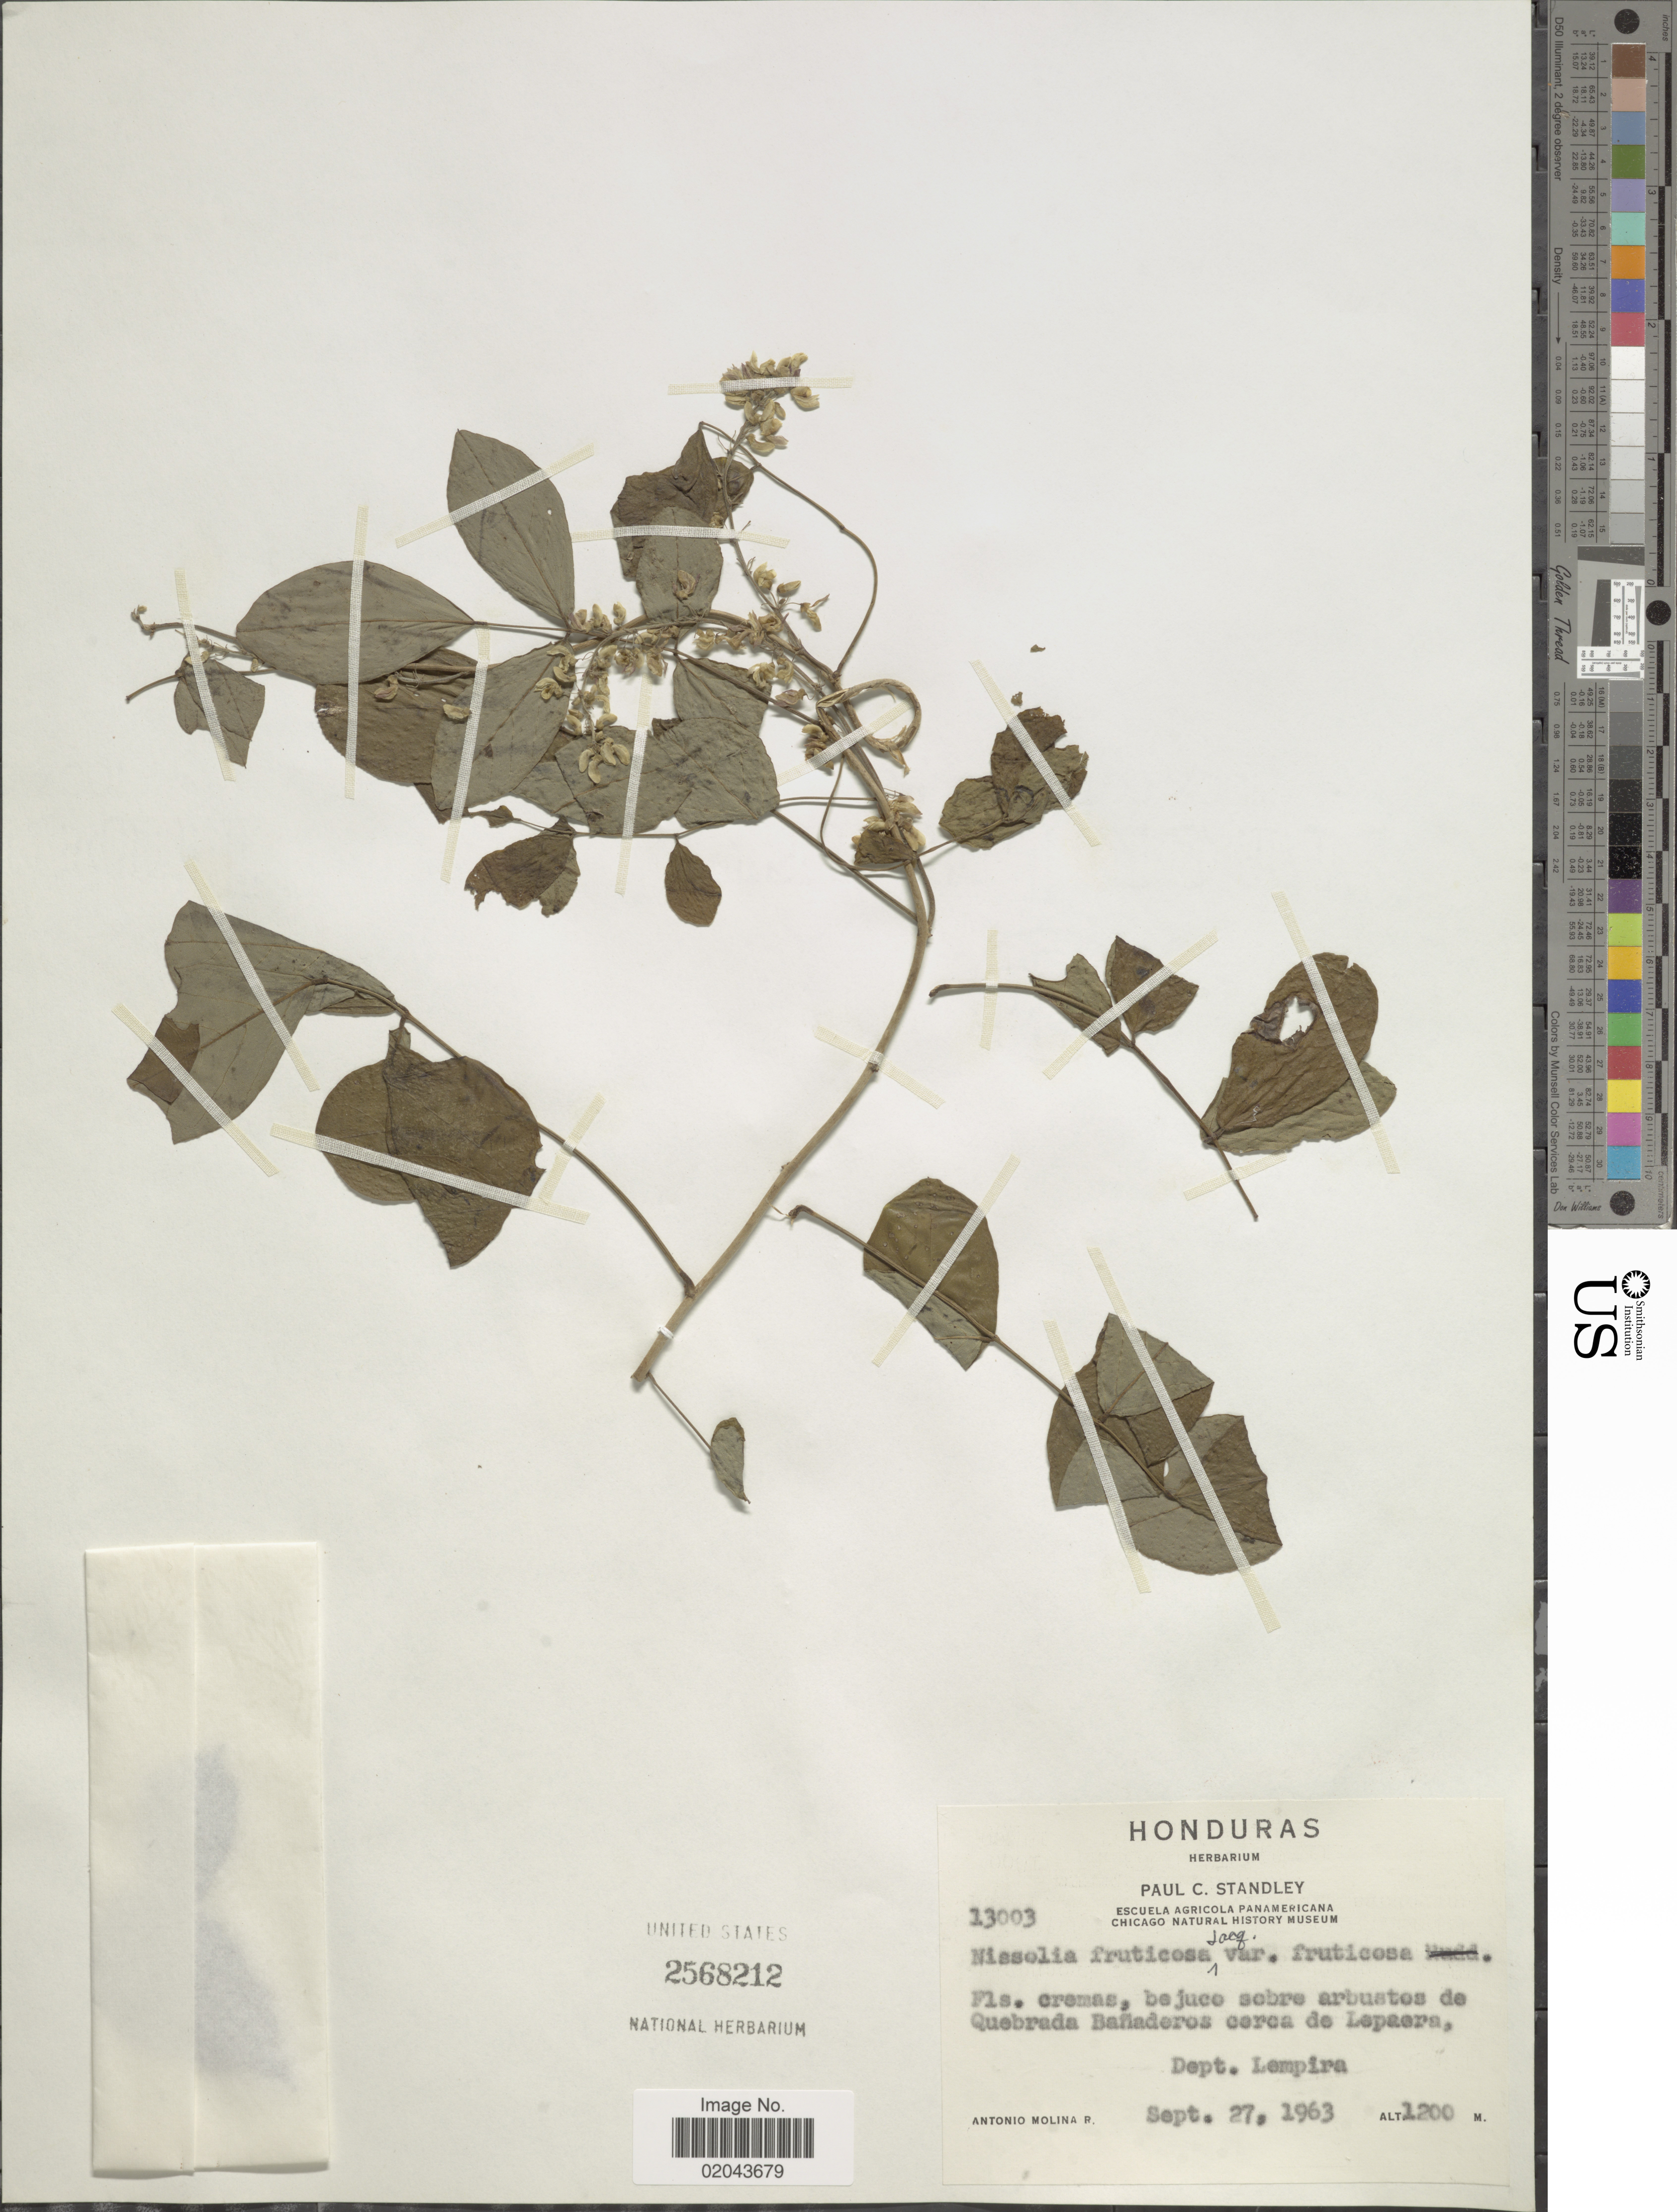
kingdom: Plantae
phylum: Tracheophyta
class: Magnoliopsida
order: Fabales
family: Fabaceae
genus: Nissolia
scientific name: Nissolia fruticosa var. fruticosa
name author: Jacq.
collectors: A. Molina R.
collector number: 13003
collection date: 1963-09-27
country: Honduras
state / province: Lempira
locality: Quebrada Bafladeros cerca de Lepaera.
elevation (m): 1200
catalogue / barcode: US 2568212